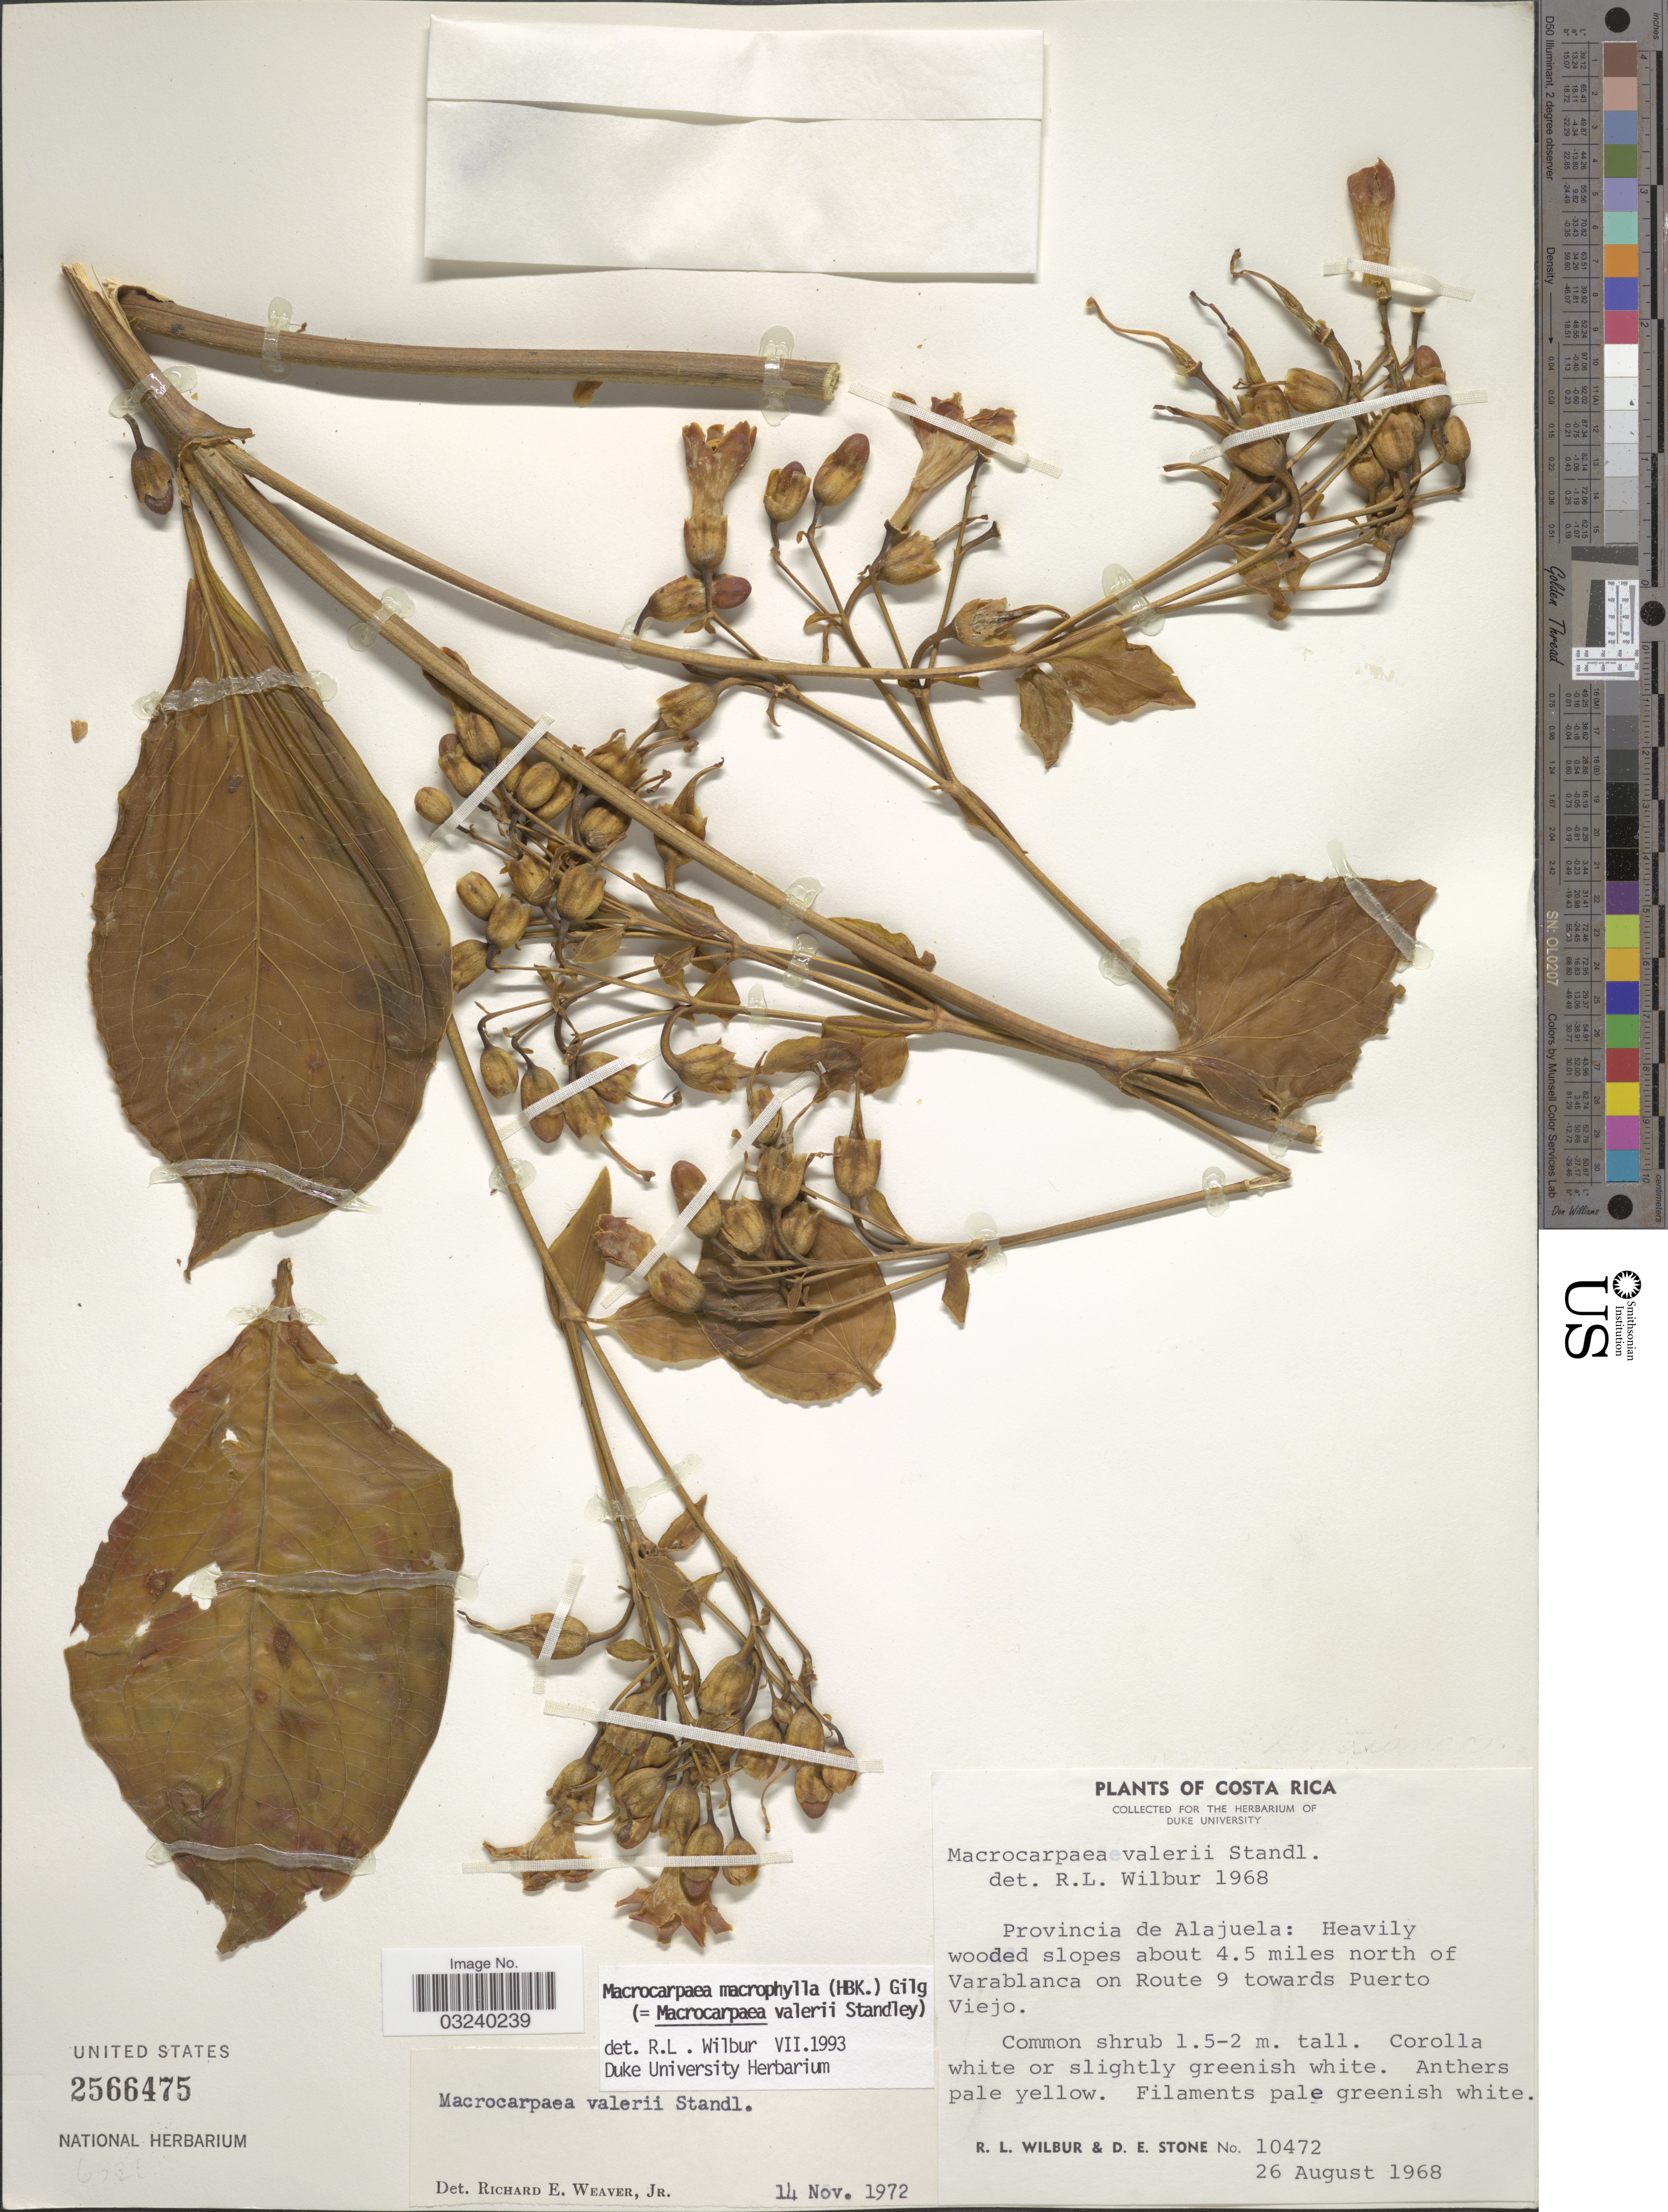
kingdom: Plantae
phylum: Tracheophyta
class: Magnoliopsida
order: Gentianales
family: Gentianaceae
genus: Macrocarpaea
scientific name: Macrocarpaea valerii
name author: Standl.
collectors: R. L. Wilbur & D. E. Stone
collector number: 10472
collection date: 1968-08-26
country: Costa Rica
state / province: Alajuela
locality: Heavily wooded slopes about 4.5 miles north of Varablanca on Route 9 towards Puerto Viejo.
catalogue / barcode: US 2566475